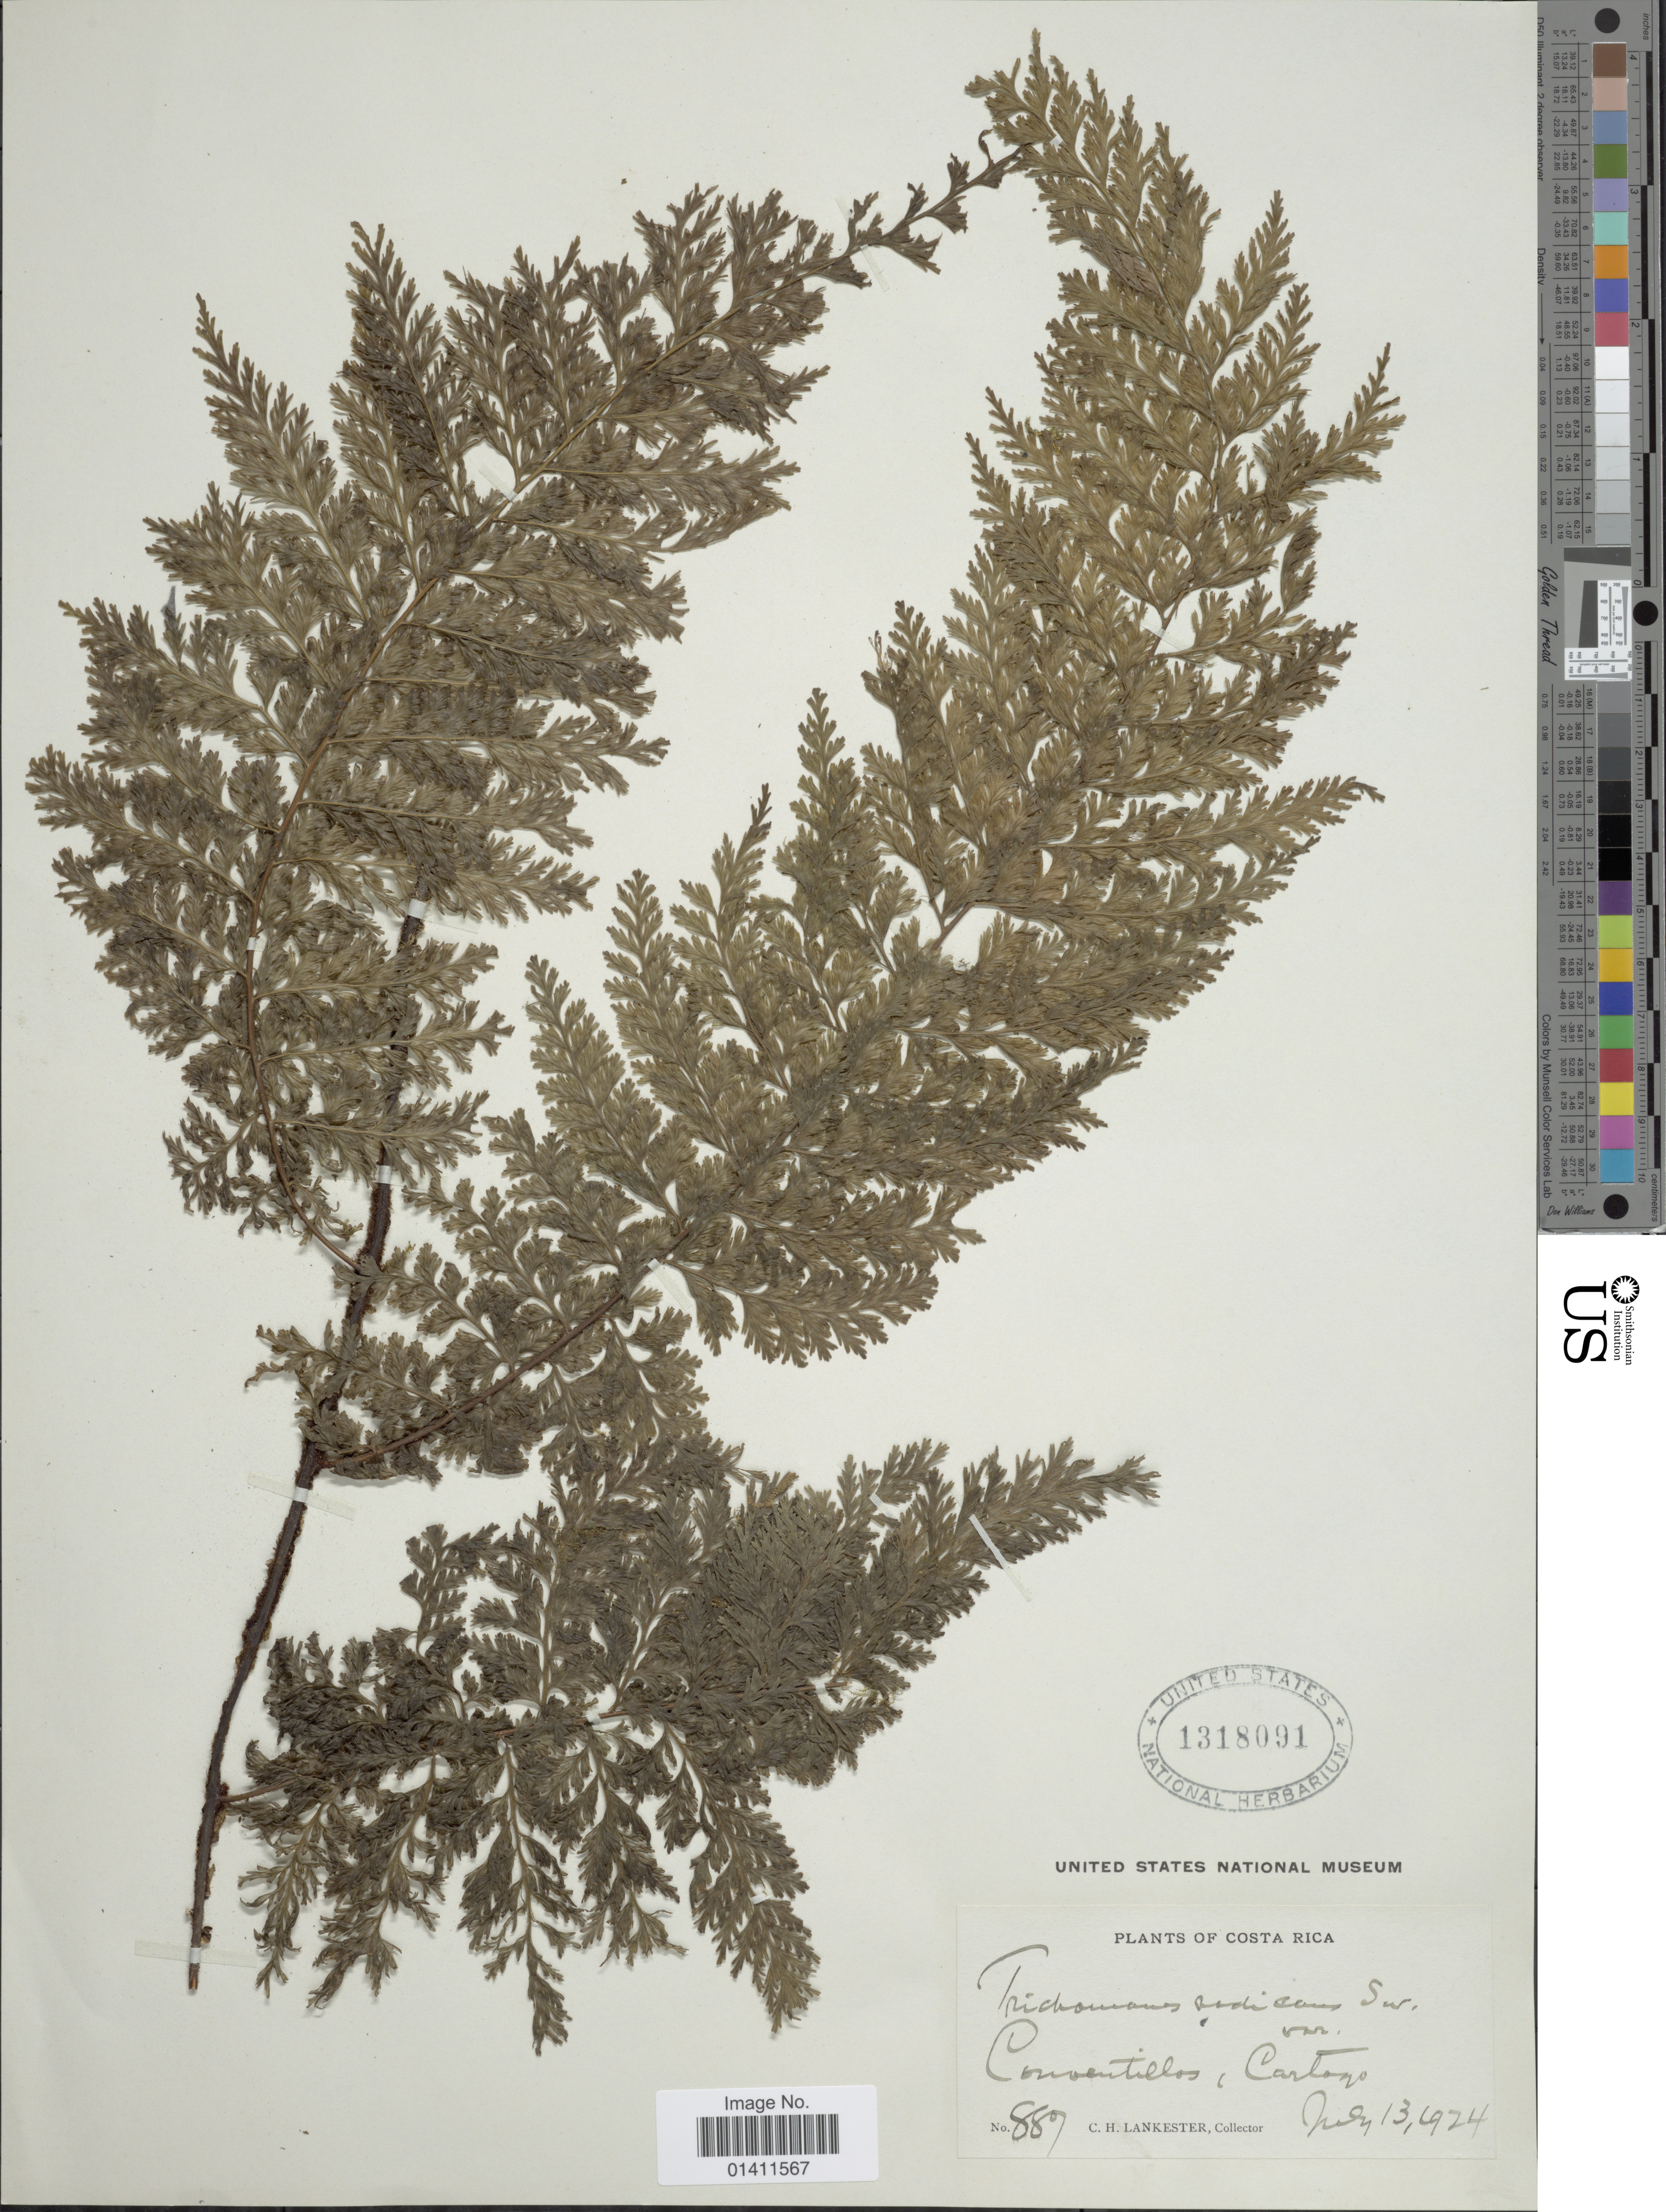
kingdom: Plantae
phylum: Tracheophyta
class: Polypodiopsida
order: Hymenophyllales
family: Hymenophyllaceae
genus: Vandenboschia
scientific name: Vandenboschia collariata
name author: (Bosch) Ebihara & K. Iwats.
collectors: C. H. Lankester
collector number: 889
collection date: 1924-07-13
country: Costa Rica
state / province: Cartago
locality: Conventillos, Cartago.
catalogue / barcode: US 1318091